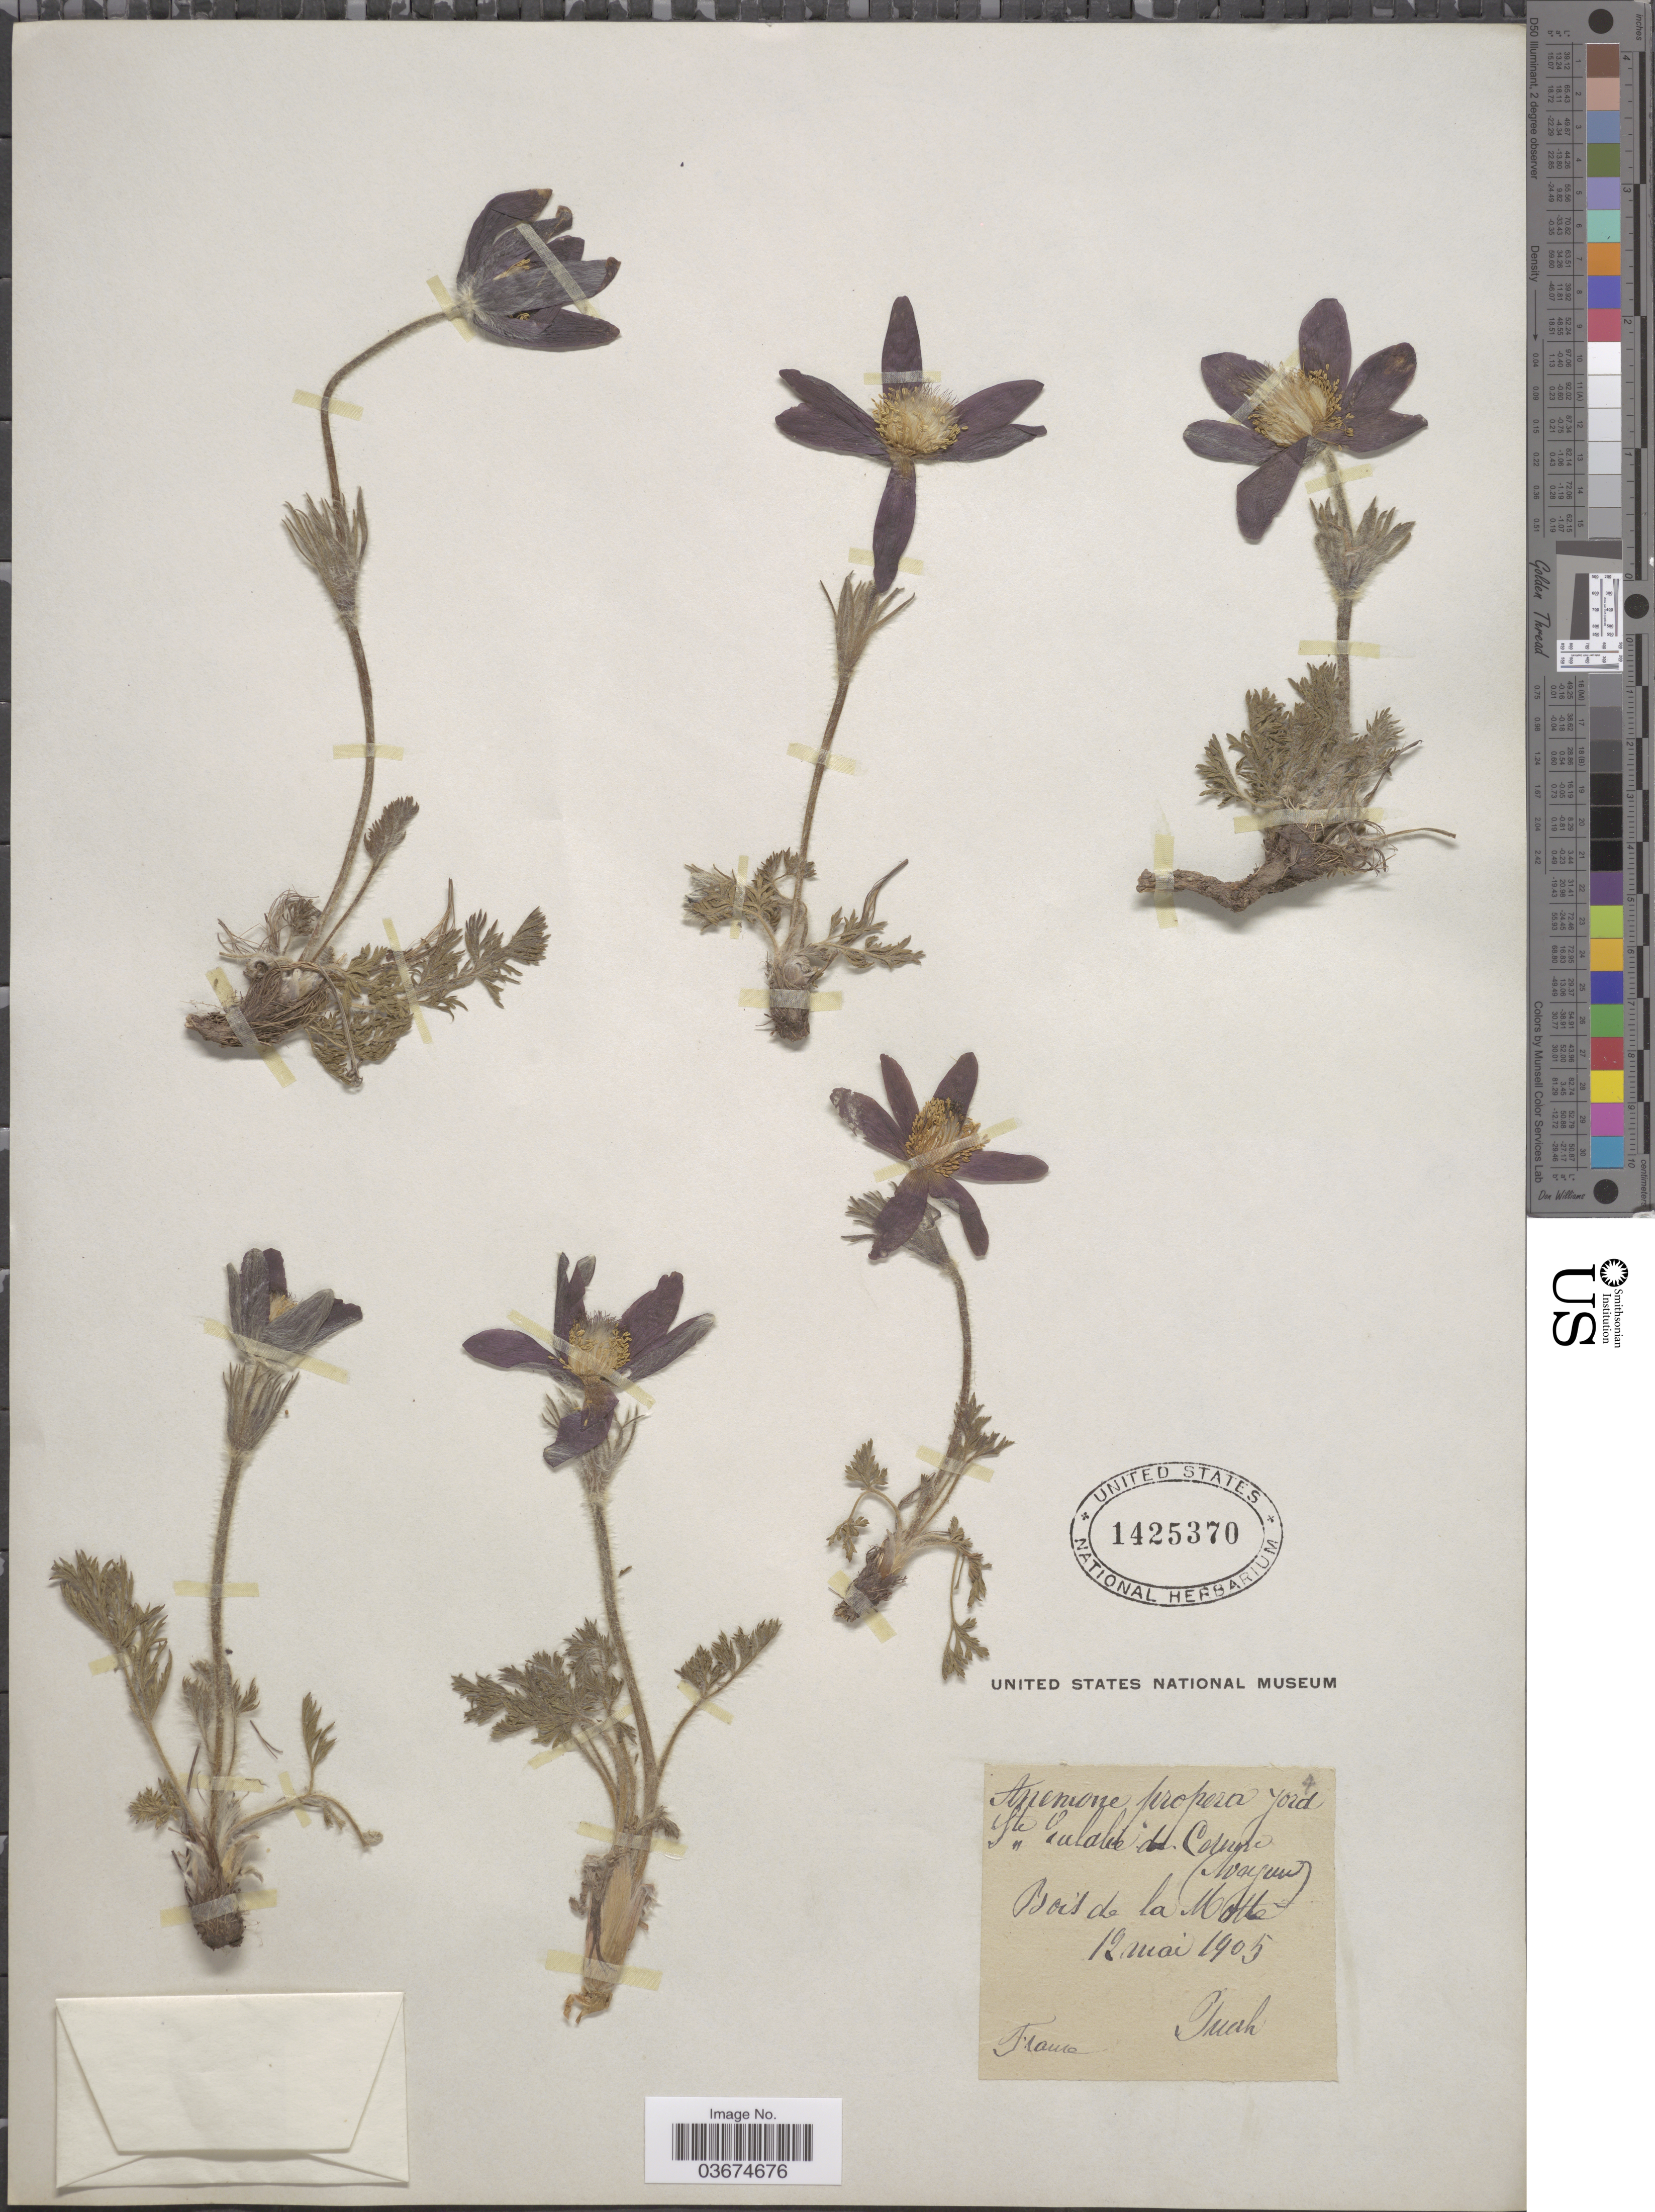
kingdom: Plantae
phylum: Tracheophyta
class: Magnoliopsida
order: Ranunculales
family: Ranunculaceae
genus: Pulsatilla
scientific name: Pulsatilla propera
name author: Jord.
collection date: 1905-05-12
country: France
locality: Bois de la Motte.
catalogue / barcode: US 1425370